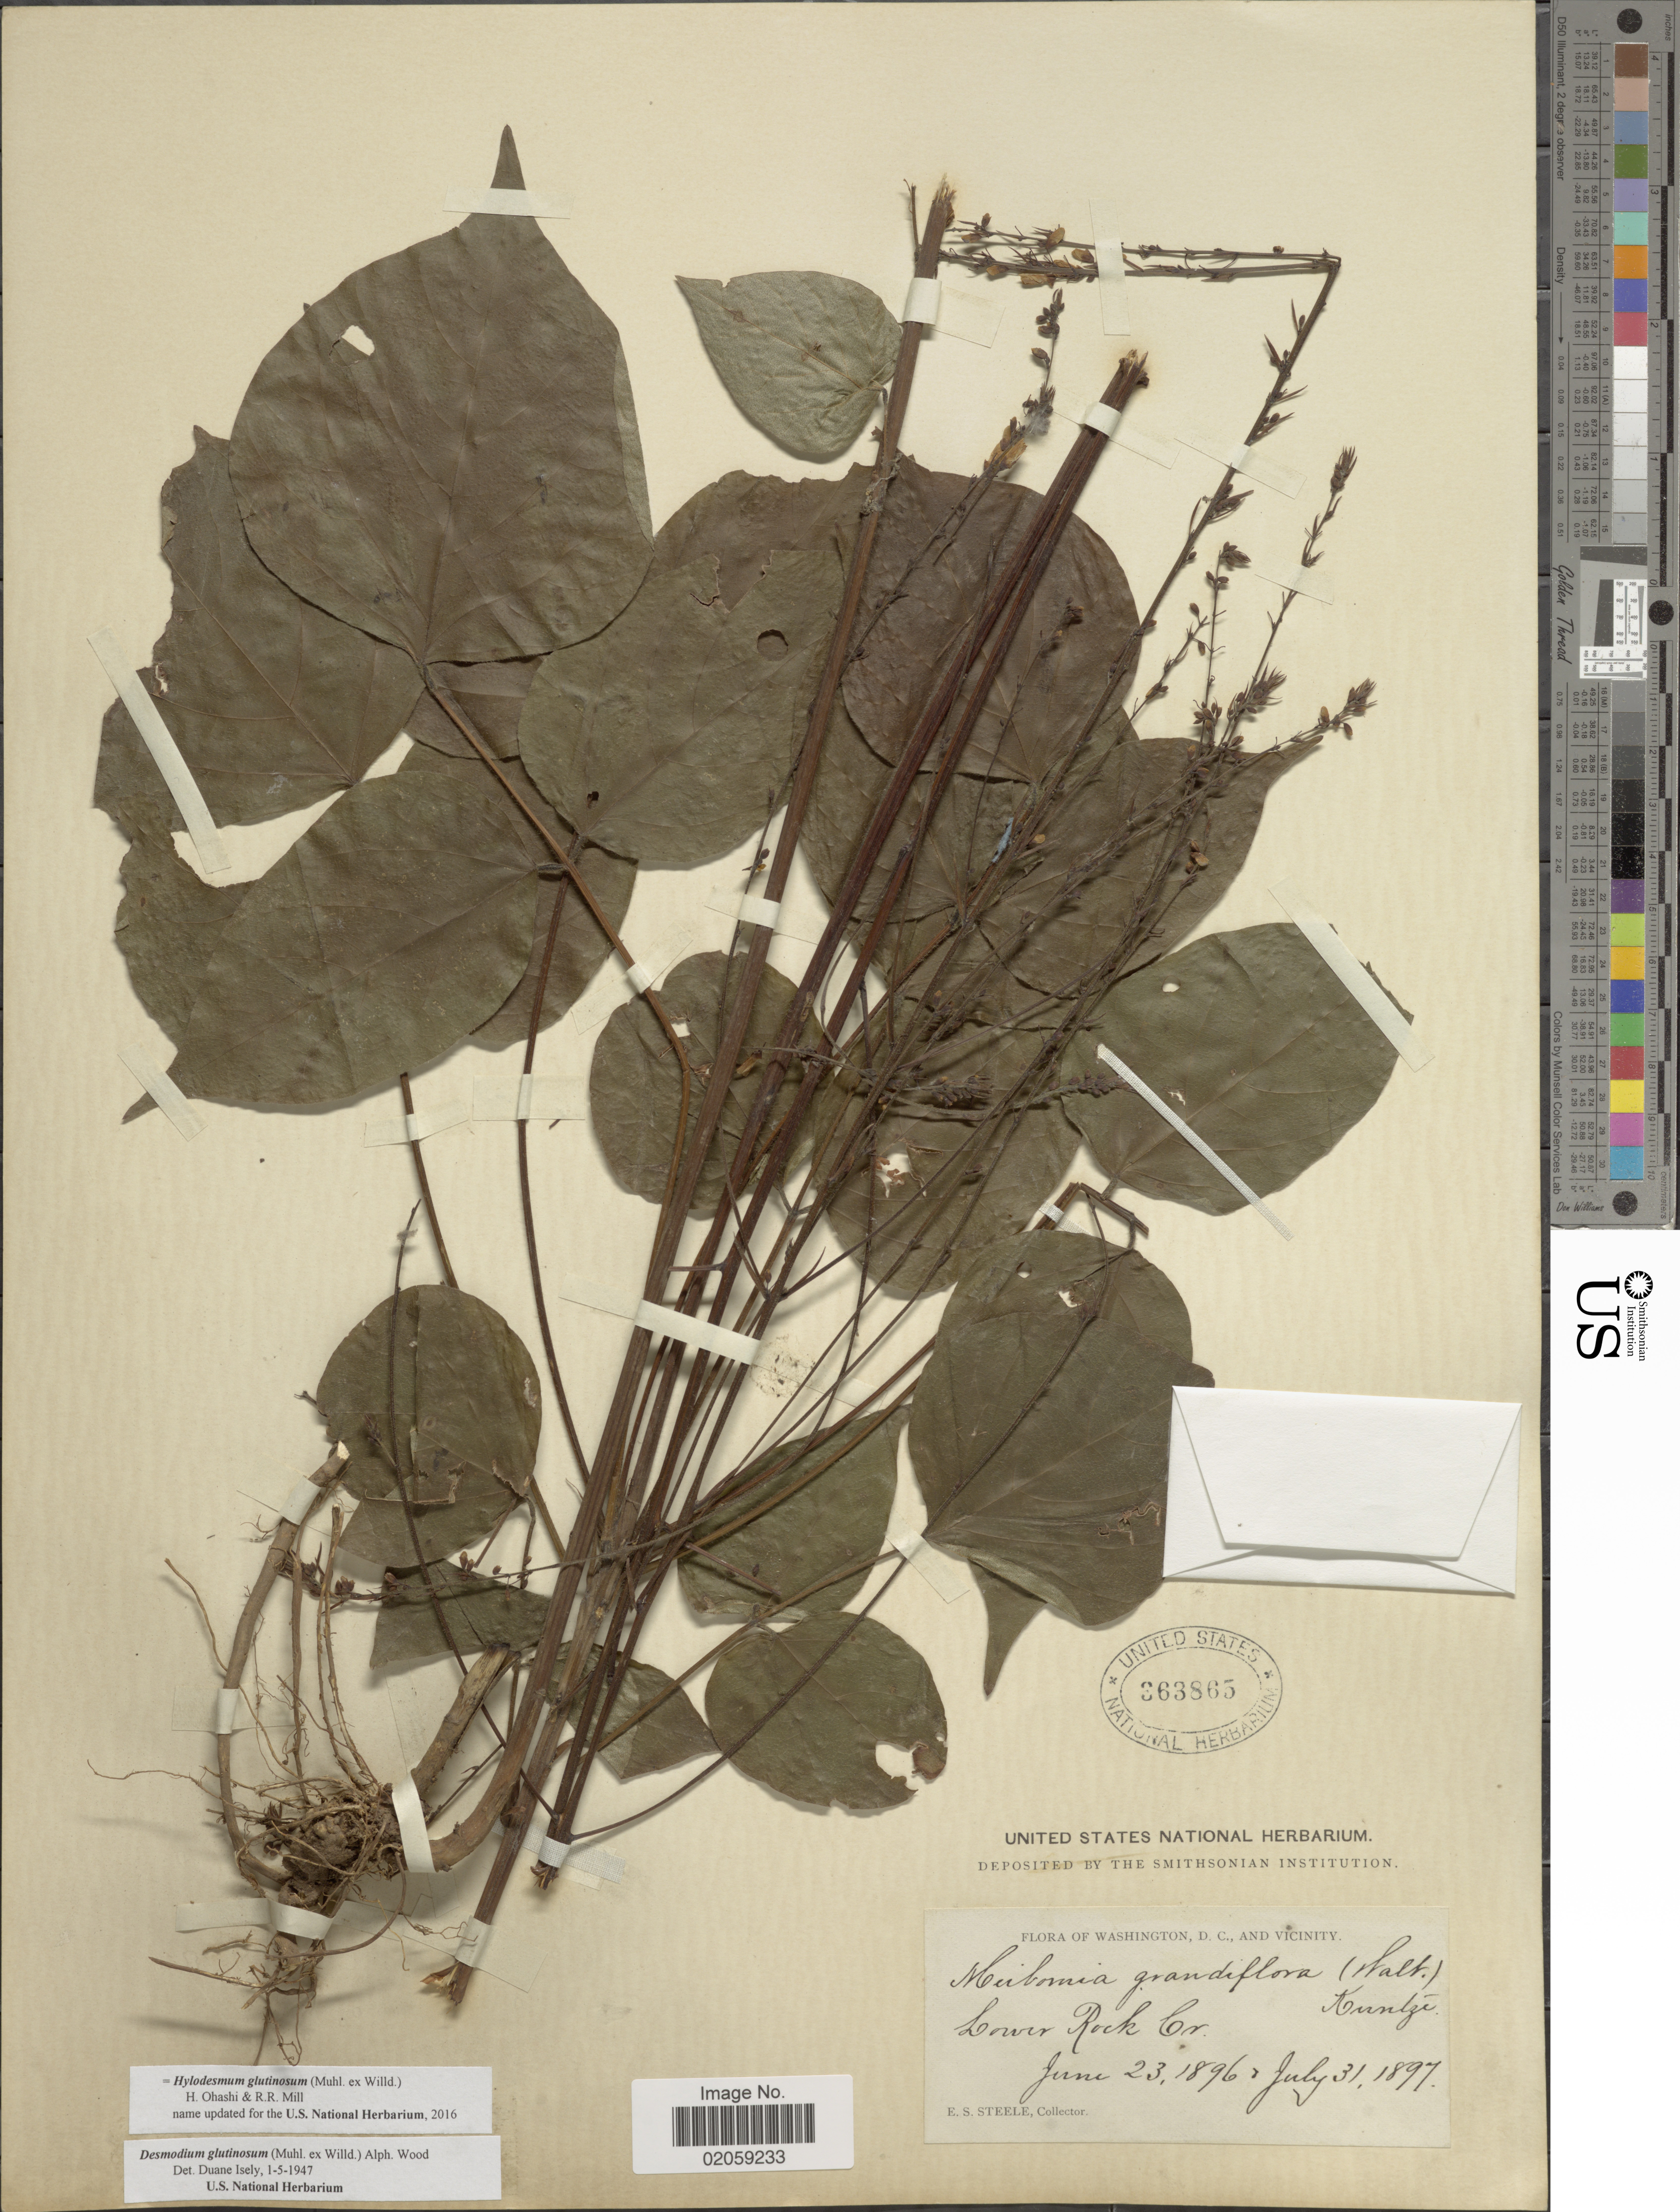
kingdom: Plantae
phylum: Tracheophyta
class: Magnoliopsida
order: Fabales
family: Fabaceae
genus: Hylodesmum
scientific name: Hylodesmum glutinosum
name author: (Muhl. ex Willd.) H. Ohashi & R.R. Mill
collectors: E. Steele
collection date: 1896-06-23/1897-07-31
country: United States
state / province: District of Columbia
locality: Washington, D.C. and Vicinity, Lower Rock Cr.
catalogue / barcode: US 363865